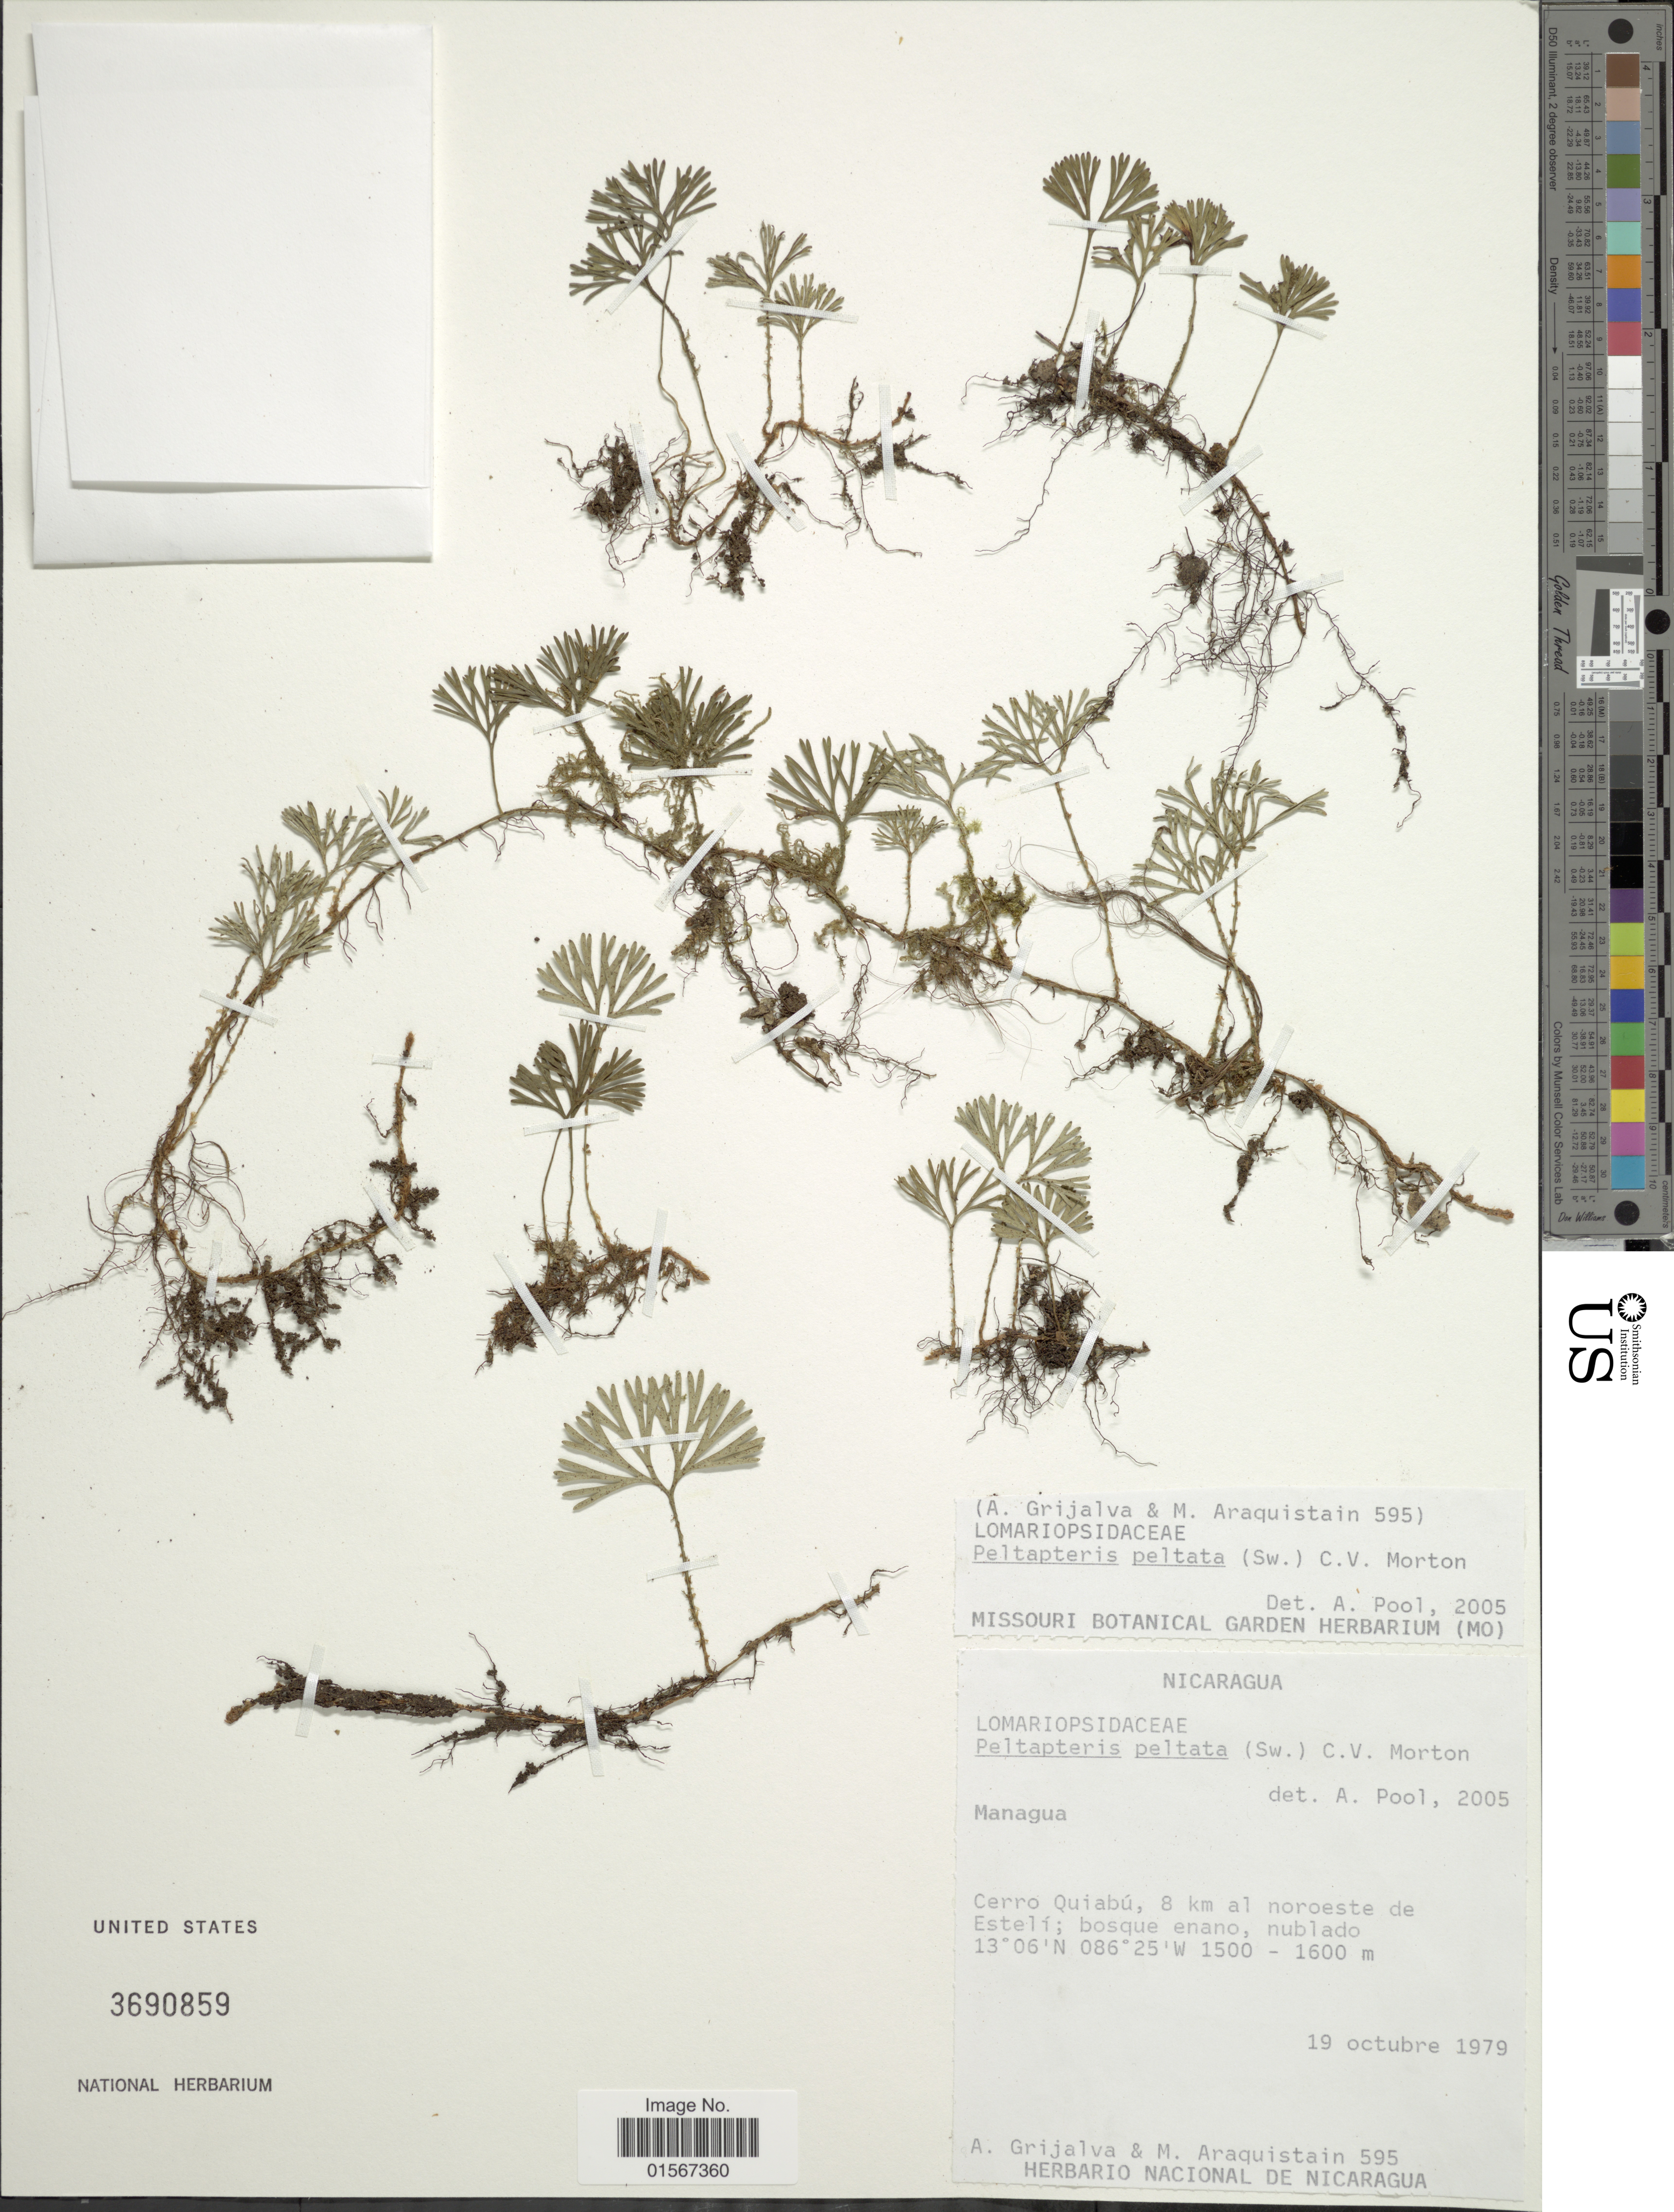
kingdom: Plantae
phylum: Tracheophyta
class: Polypodiopsida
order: Polypodiales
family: Dryopteridaceae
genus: Elaphoglossum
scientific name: Elaphoglossum peltatum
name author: (Sw.) Urb.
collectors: A. Grijalva & M. Araquistain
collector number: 595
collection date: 1979-10-19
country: Nicaragua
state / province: Managua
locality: Nicaragua, Managua, Cerroi Quiabú, 8 km al noroeste de Estelí; bosque enano, nublado.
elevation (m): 1500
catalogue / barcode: US 3690859